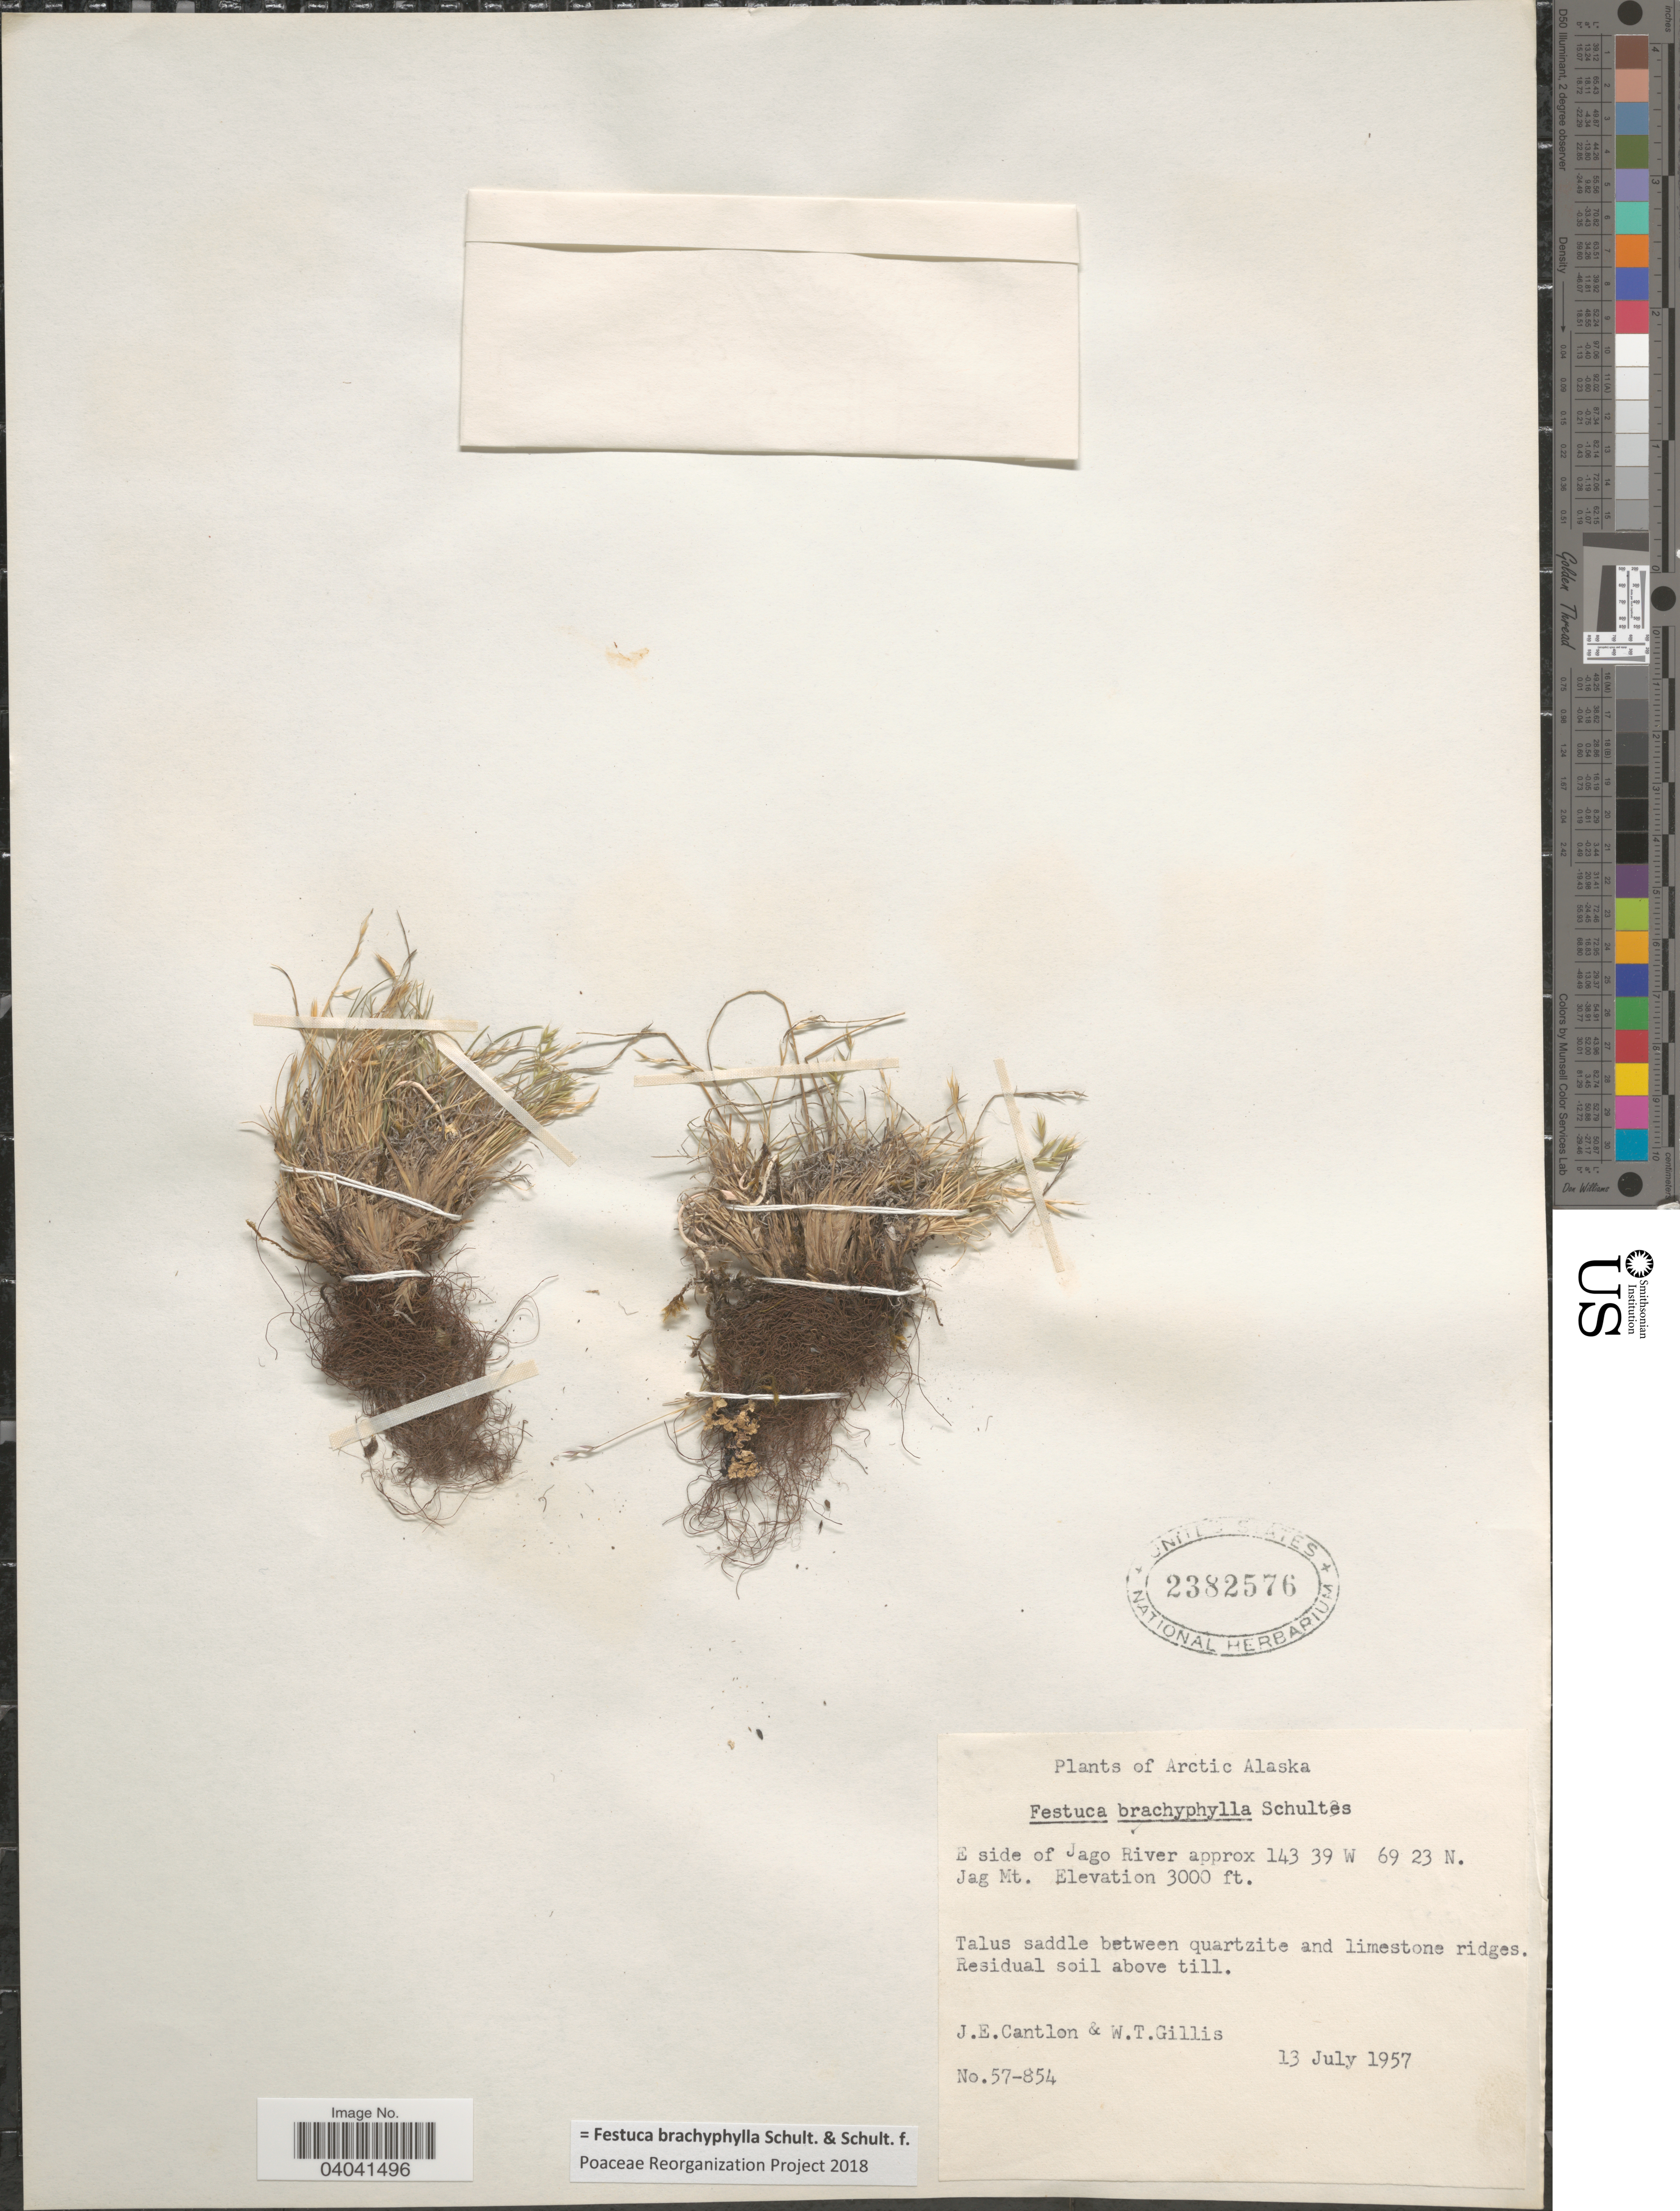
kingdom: Plantae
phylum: Tracheophyta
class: Liliopsida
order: Poales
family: Poaceae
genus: Festuca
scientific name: Festuca brachyphylla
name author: Schult. & Schult. f.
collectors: J. Cantlon & W. T. Gillis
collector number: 57-854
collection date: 1957-07-13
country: United States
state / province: Alaska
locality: Arctic Alaska. E side of Jago River. Jag Mt.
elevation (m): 914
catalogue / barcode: US 2382576